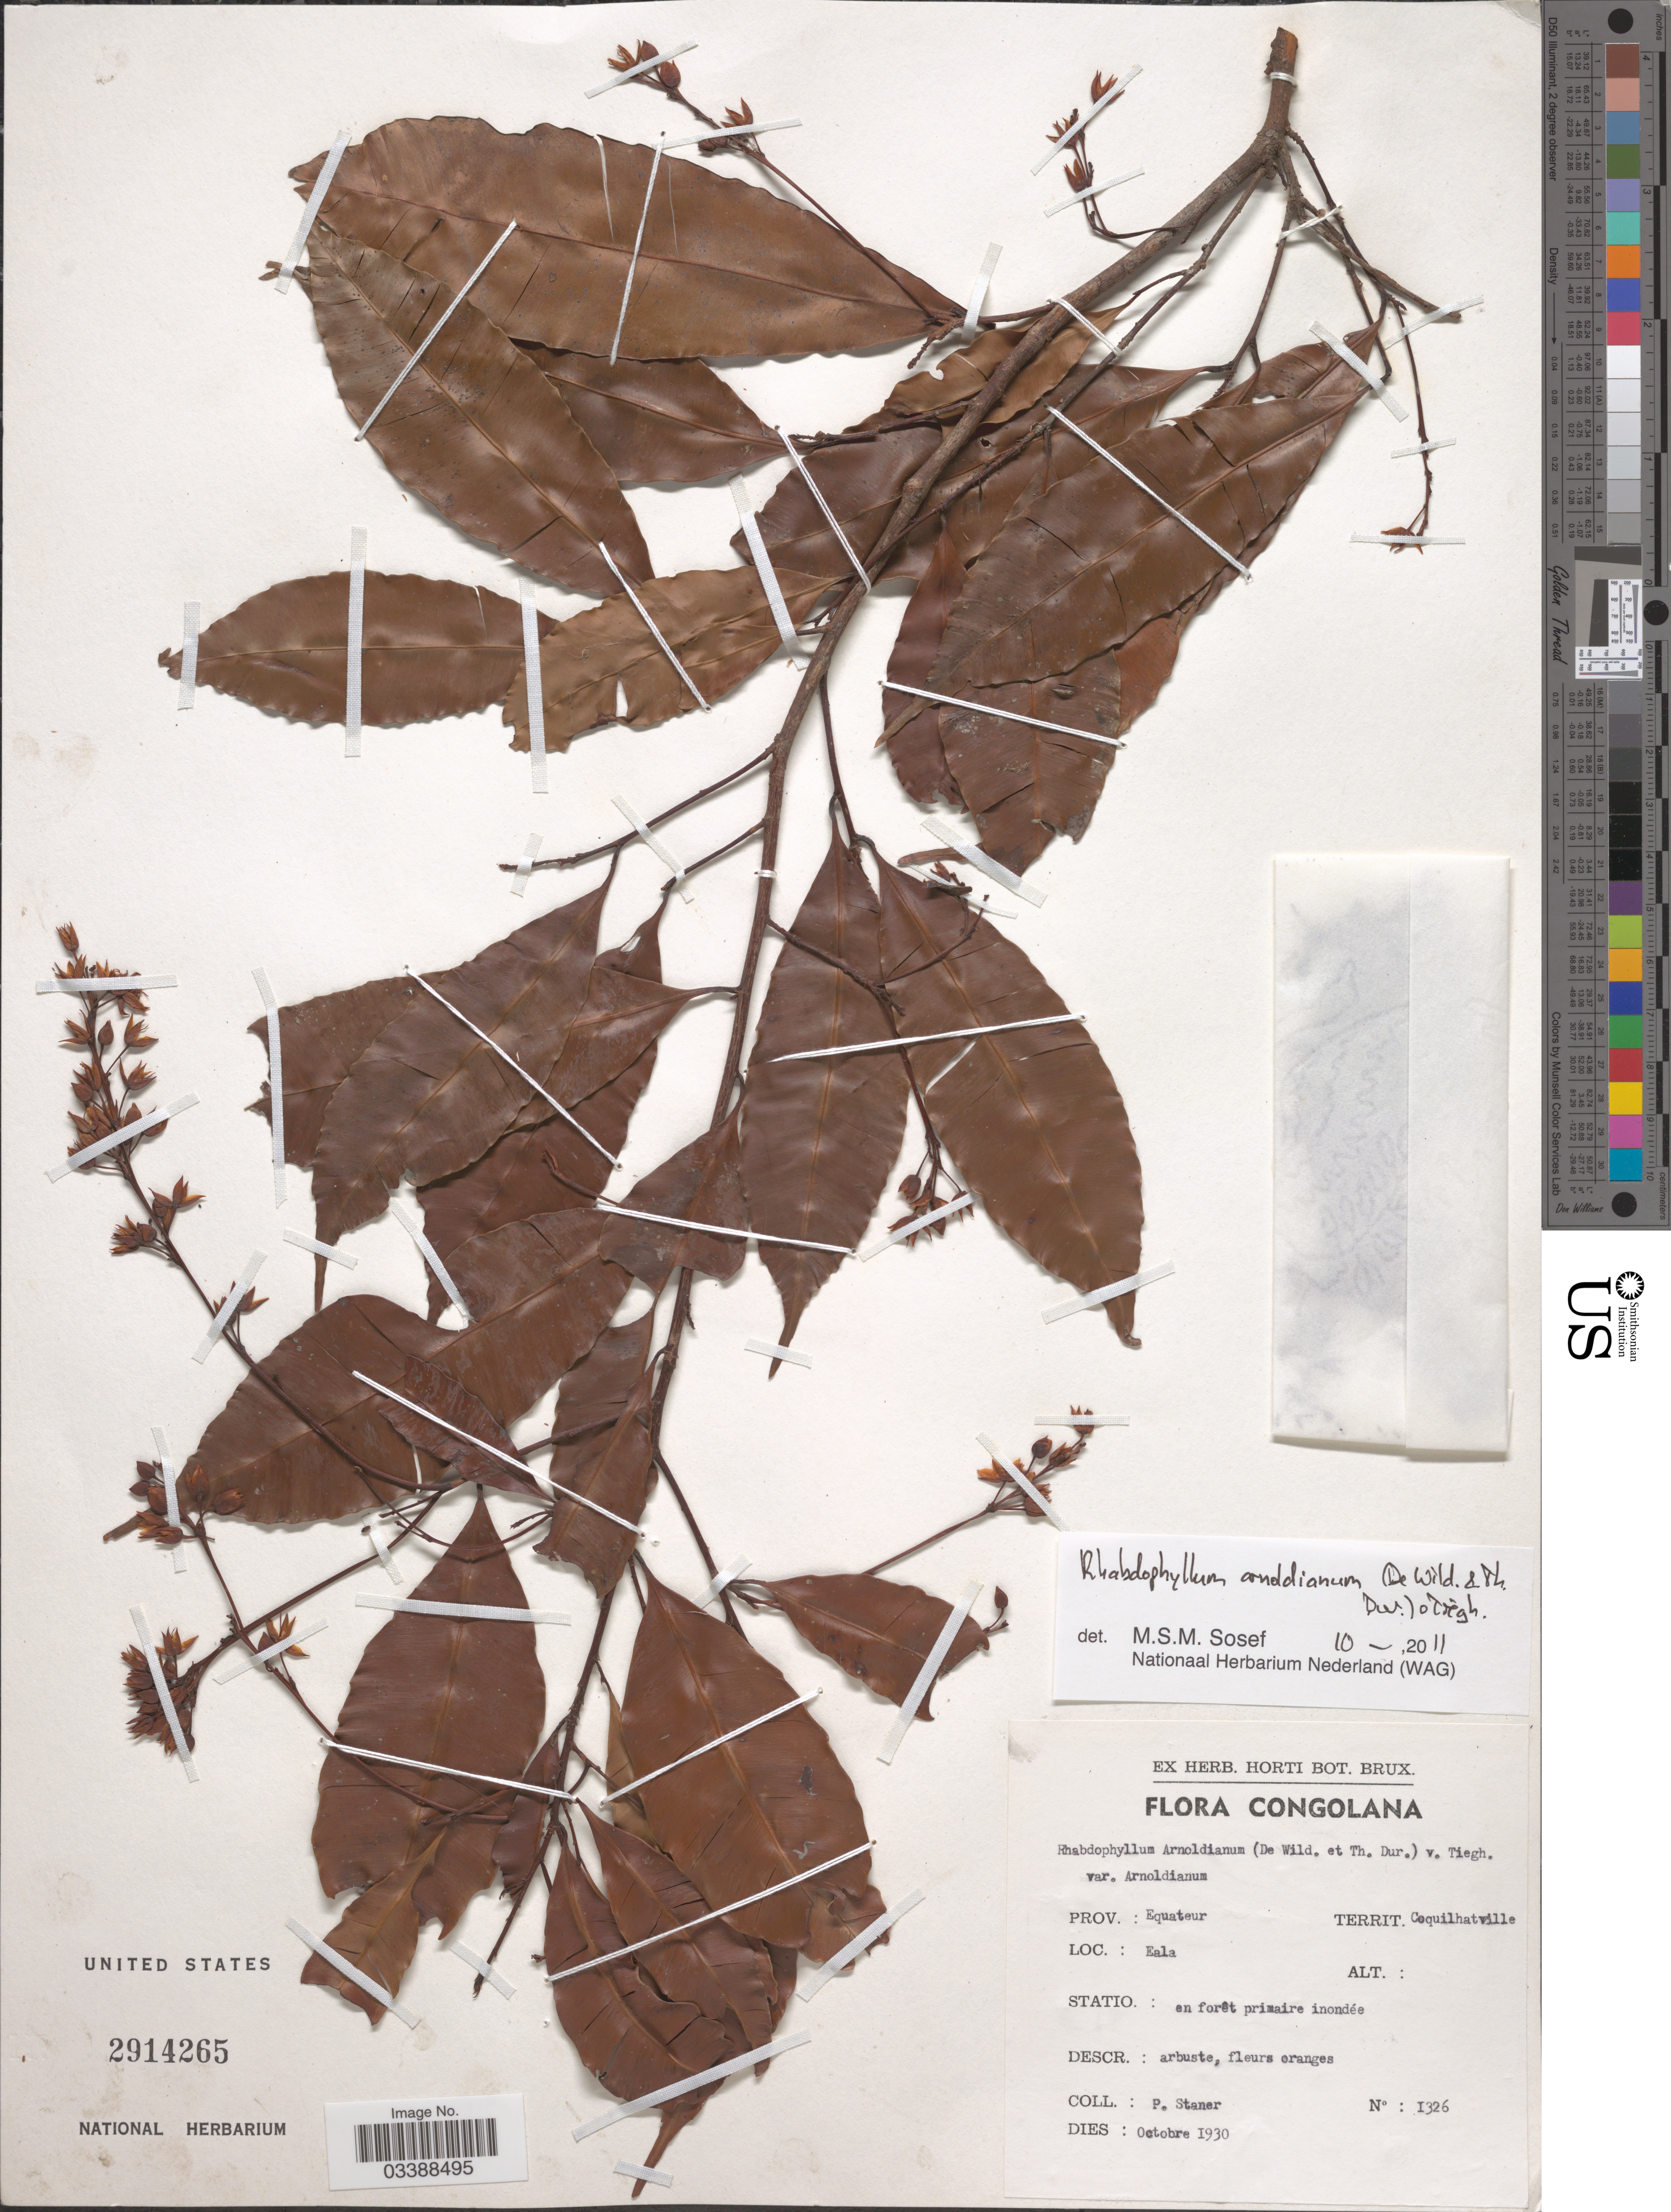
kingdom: Plantae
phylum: Tracheophyta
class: Magnoliopsida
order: Malpighiales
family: Ochnaceae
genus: Rhabdophyllum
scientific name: Rhabdophyllum arnoldianum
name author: (De Wild. & T. Durand) Tiegh.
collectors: P. J. Staner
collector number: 1326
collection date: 1930-10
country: Congo, Democratic Republic of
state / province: Equateur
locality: Congolana. Territ. Coquilhatville. Eala. Statio.: en forêt primaire inondée.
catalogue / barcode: US 2914265